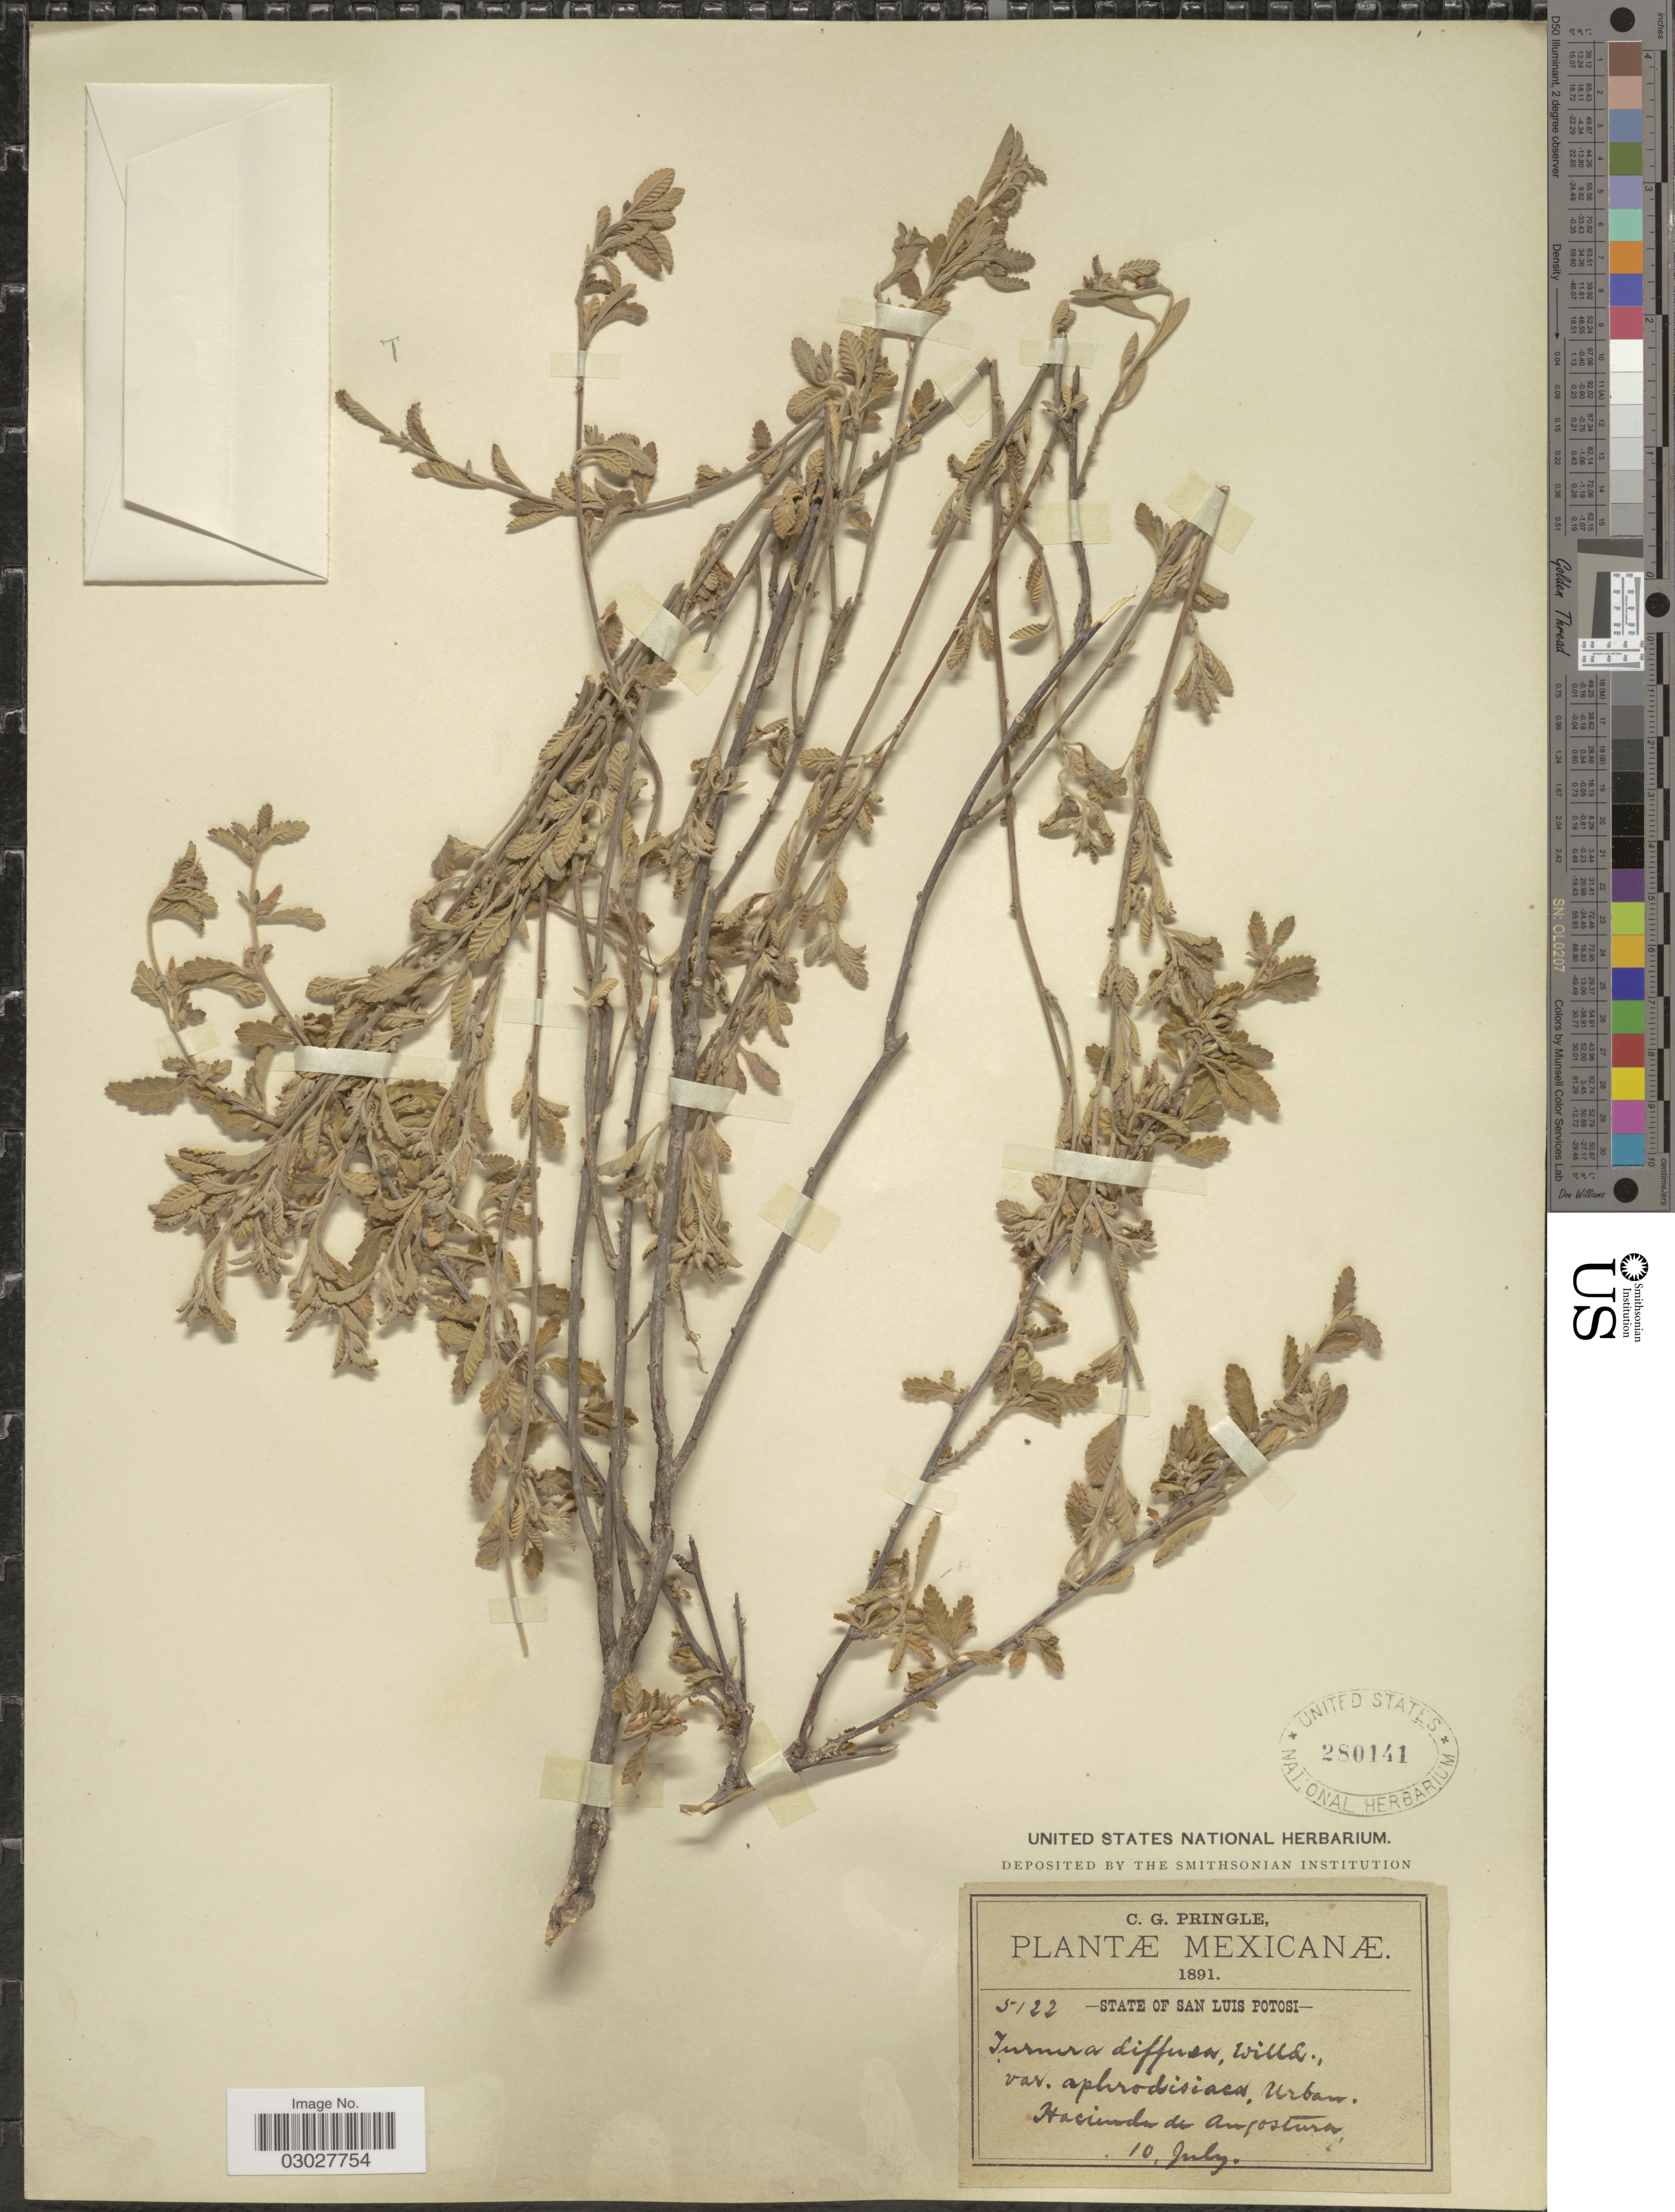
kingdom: Plantae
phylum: Tracheophyta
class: Magnoliopsida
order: Malpighiales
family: Turneraceae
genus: Turnera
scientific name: Turnera diffusa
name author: Willd. ex Schult.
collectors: C. G. Pringle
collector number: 5122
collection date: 1891-07-10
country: Mexico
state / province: San Luis Potosí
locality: Hacienda de Angostura.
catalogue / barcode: US 280141